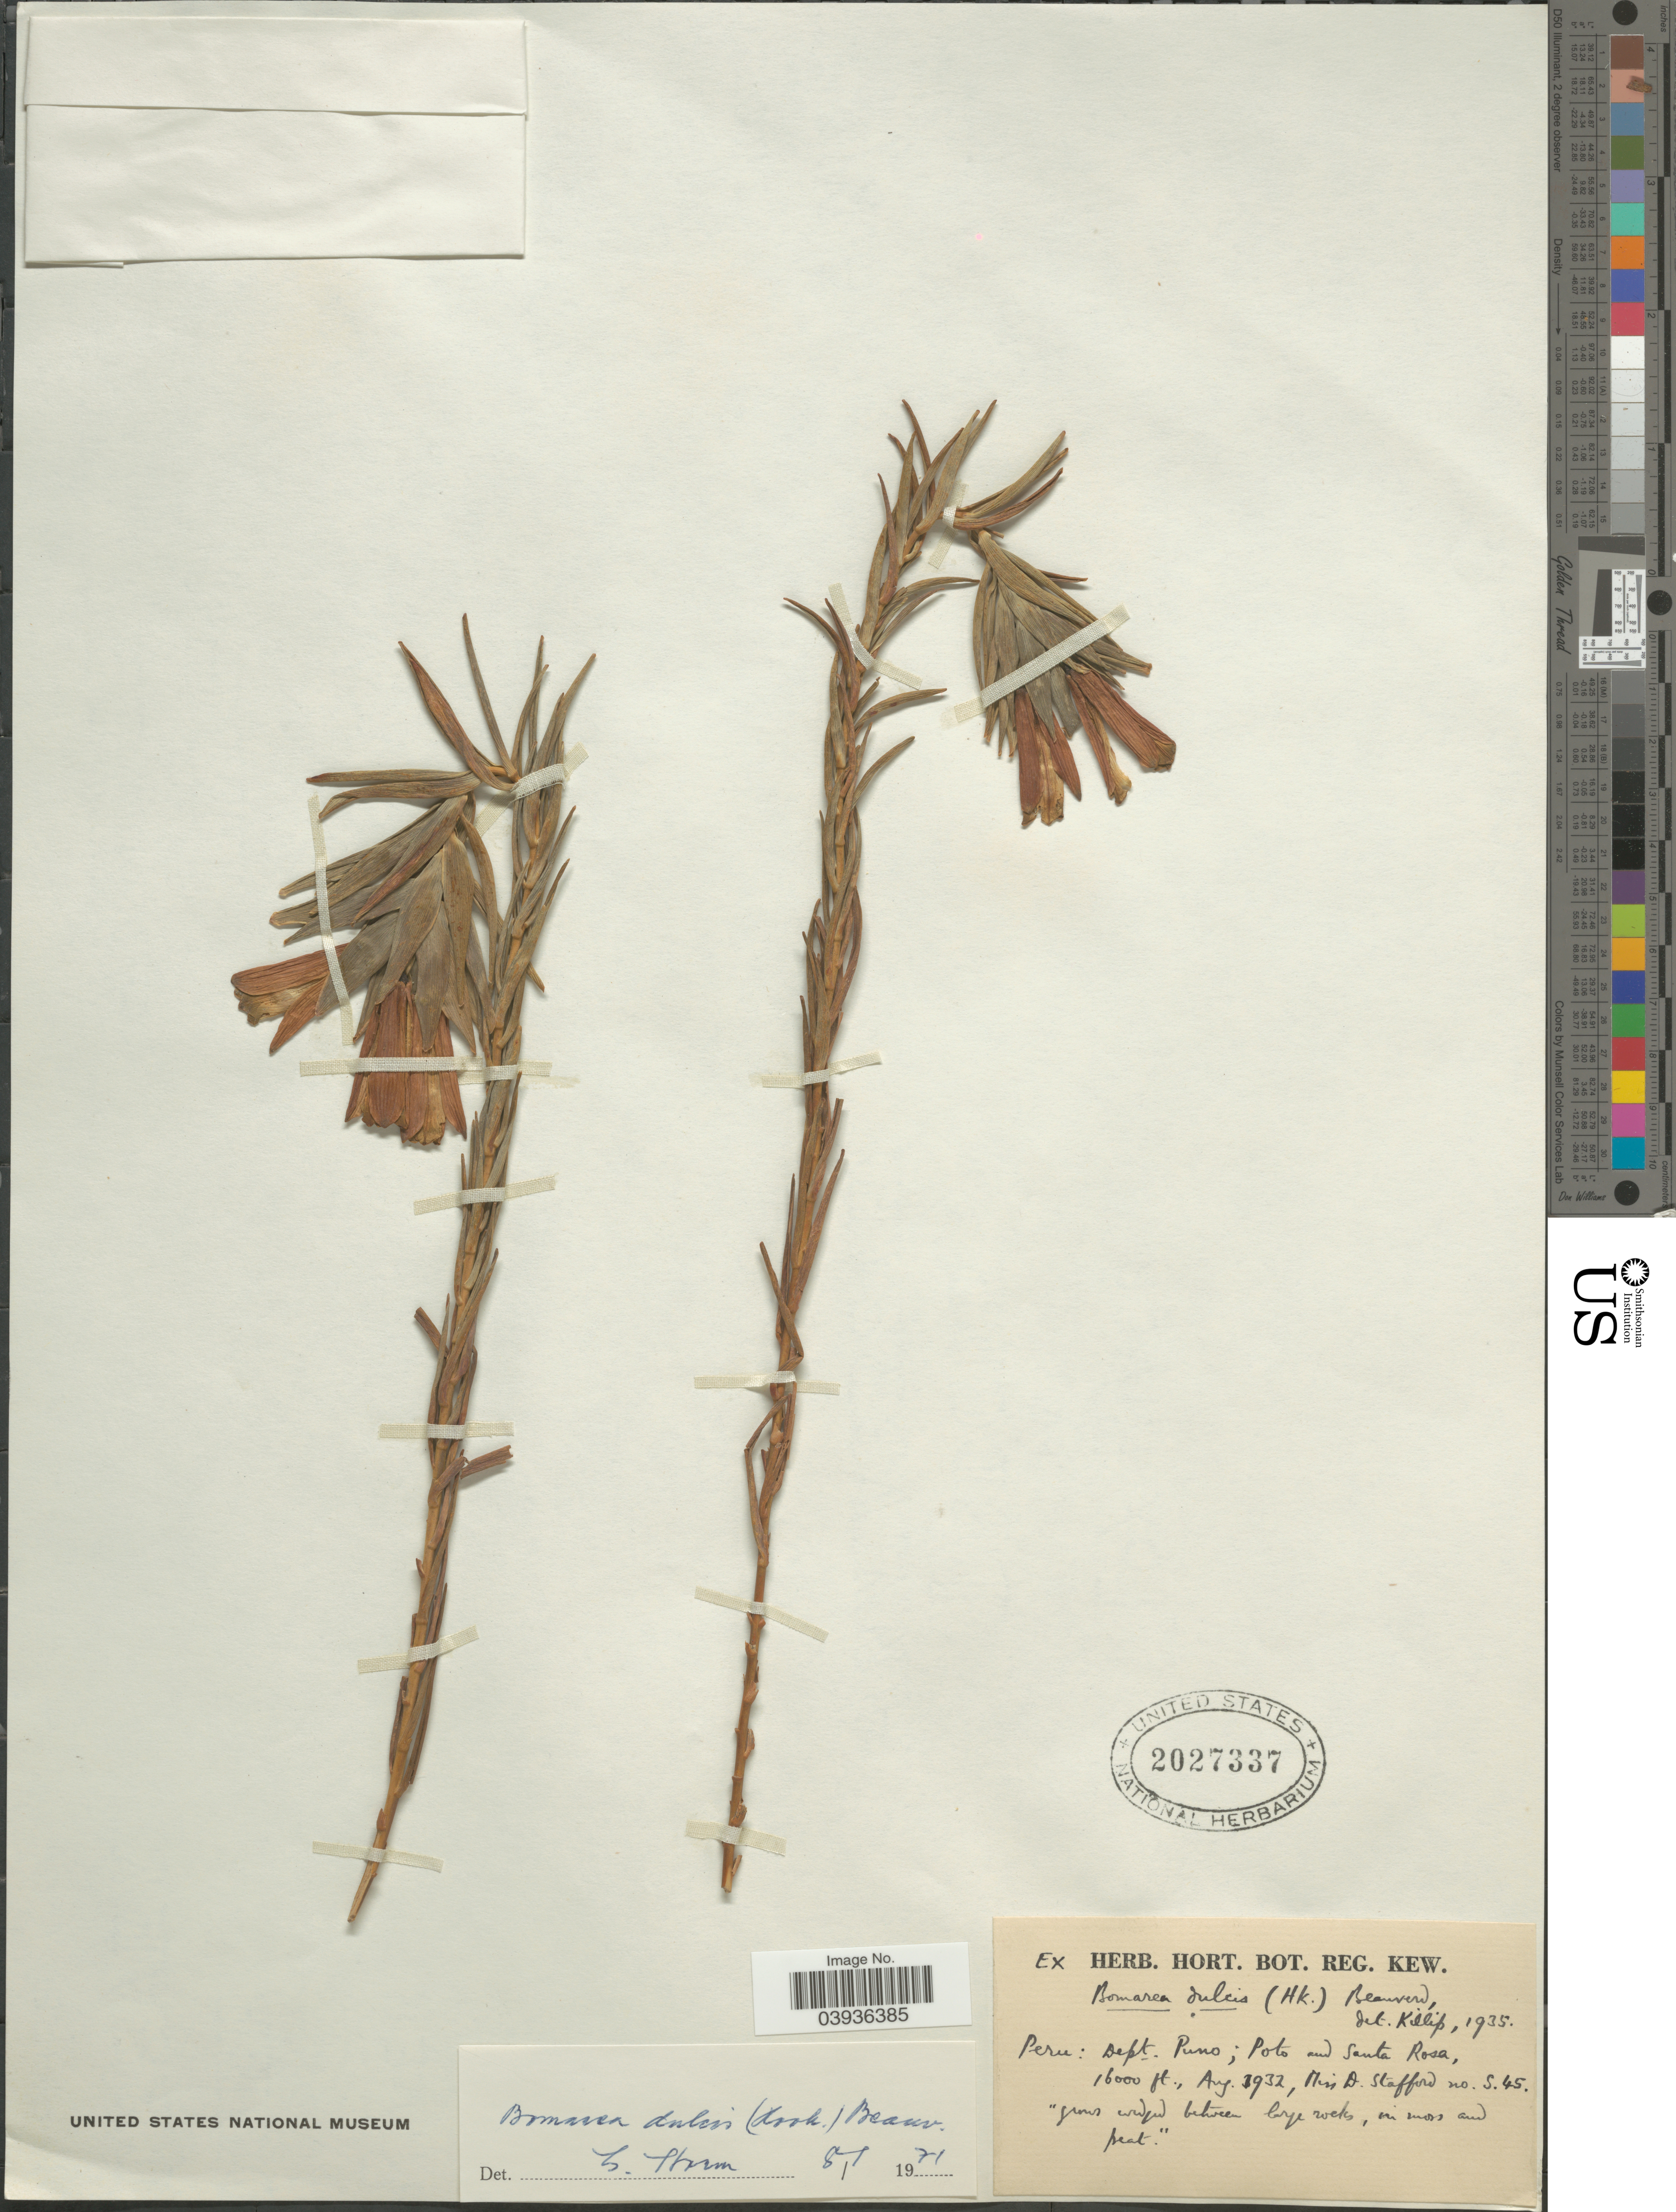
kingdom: Plantae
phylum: Tracheophyta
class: Liliopsida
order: Liliales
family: Alstroemeriaceae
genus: Bomarea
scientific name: Bomarea dulcis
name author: (Hook.) Beauverd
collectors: D. Stafford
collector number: S45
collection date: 1932-08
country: Peru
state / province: Puno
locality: Dept. Puno; Poto and Santa Rosa.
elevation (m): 4877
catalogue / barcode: US 2027337